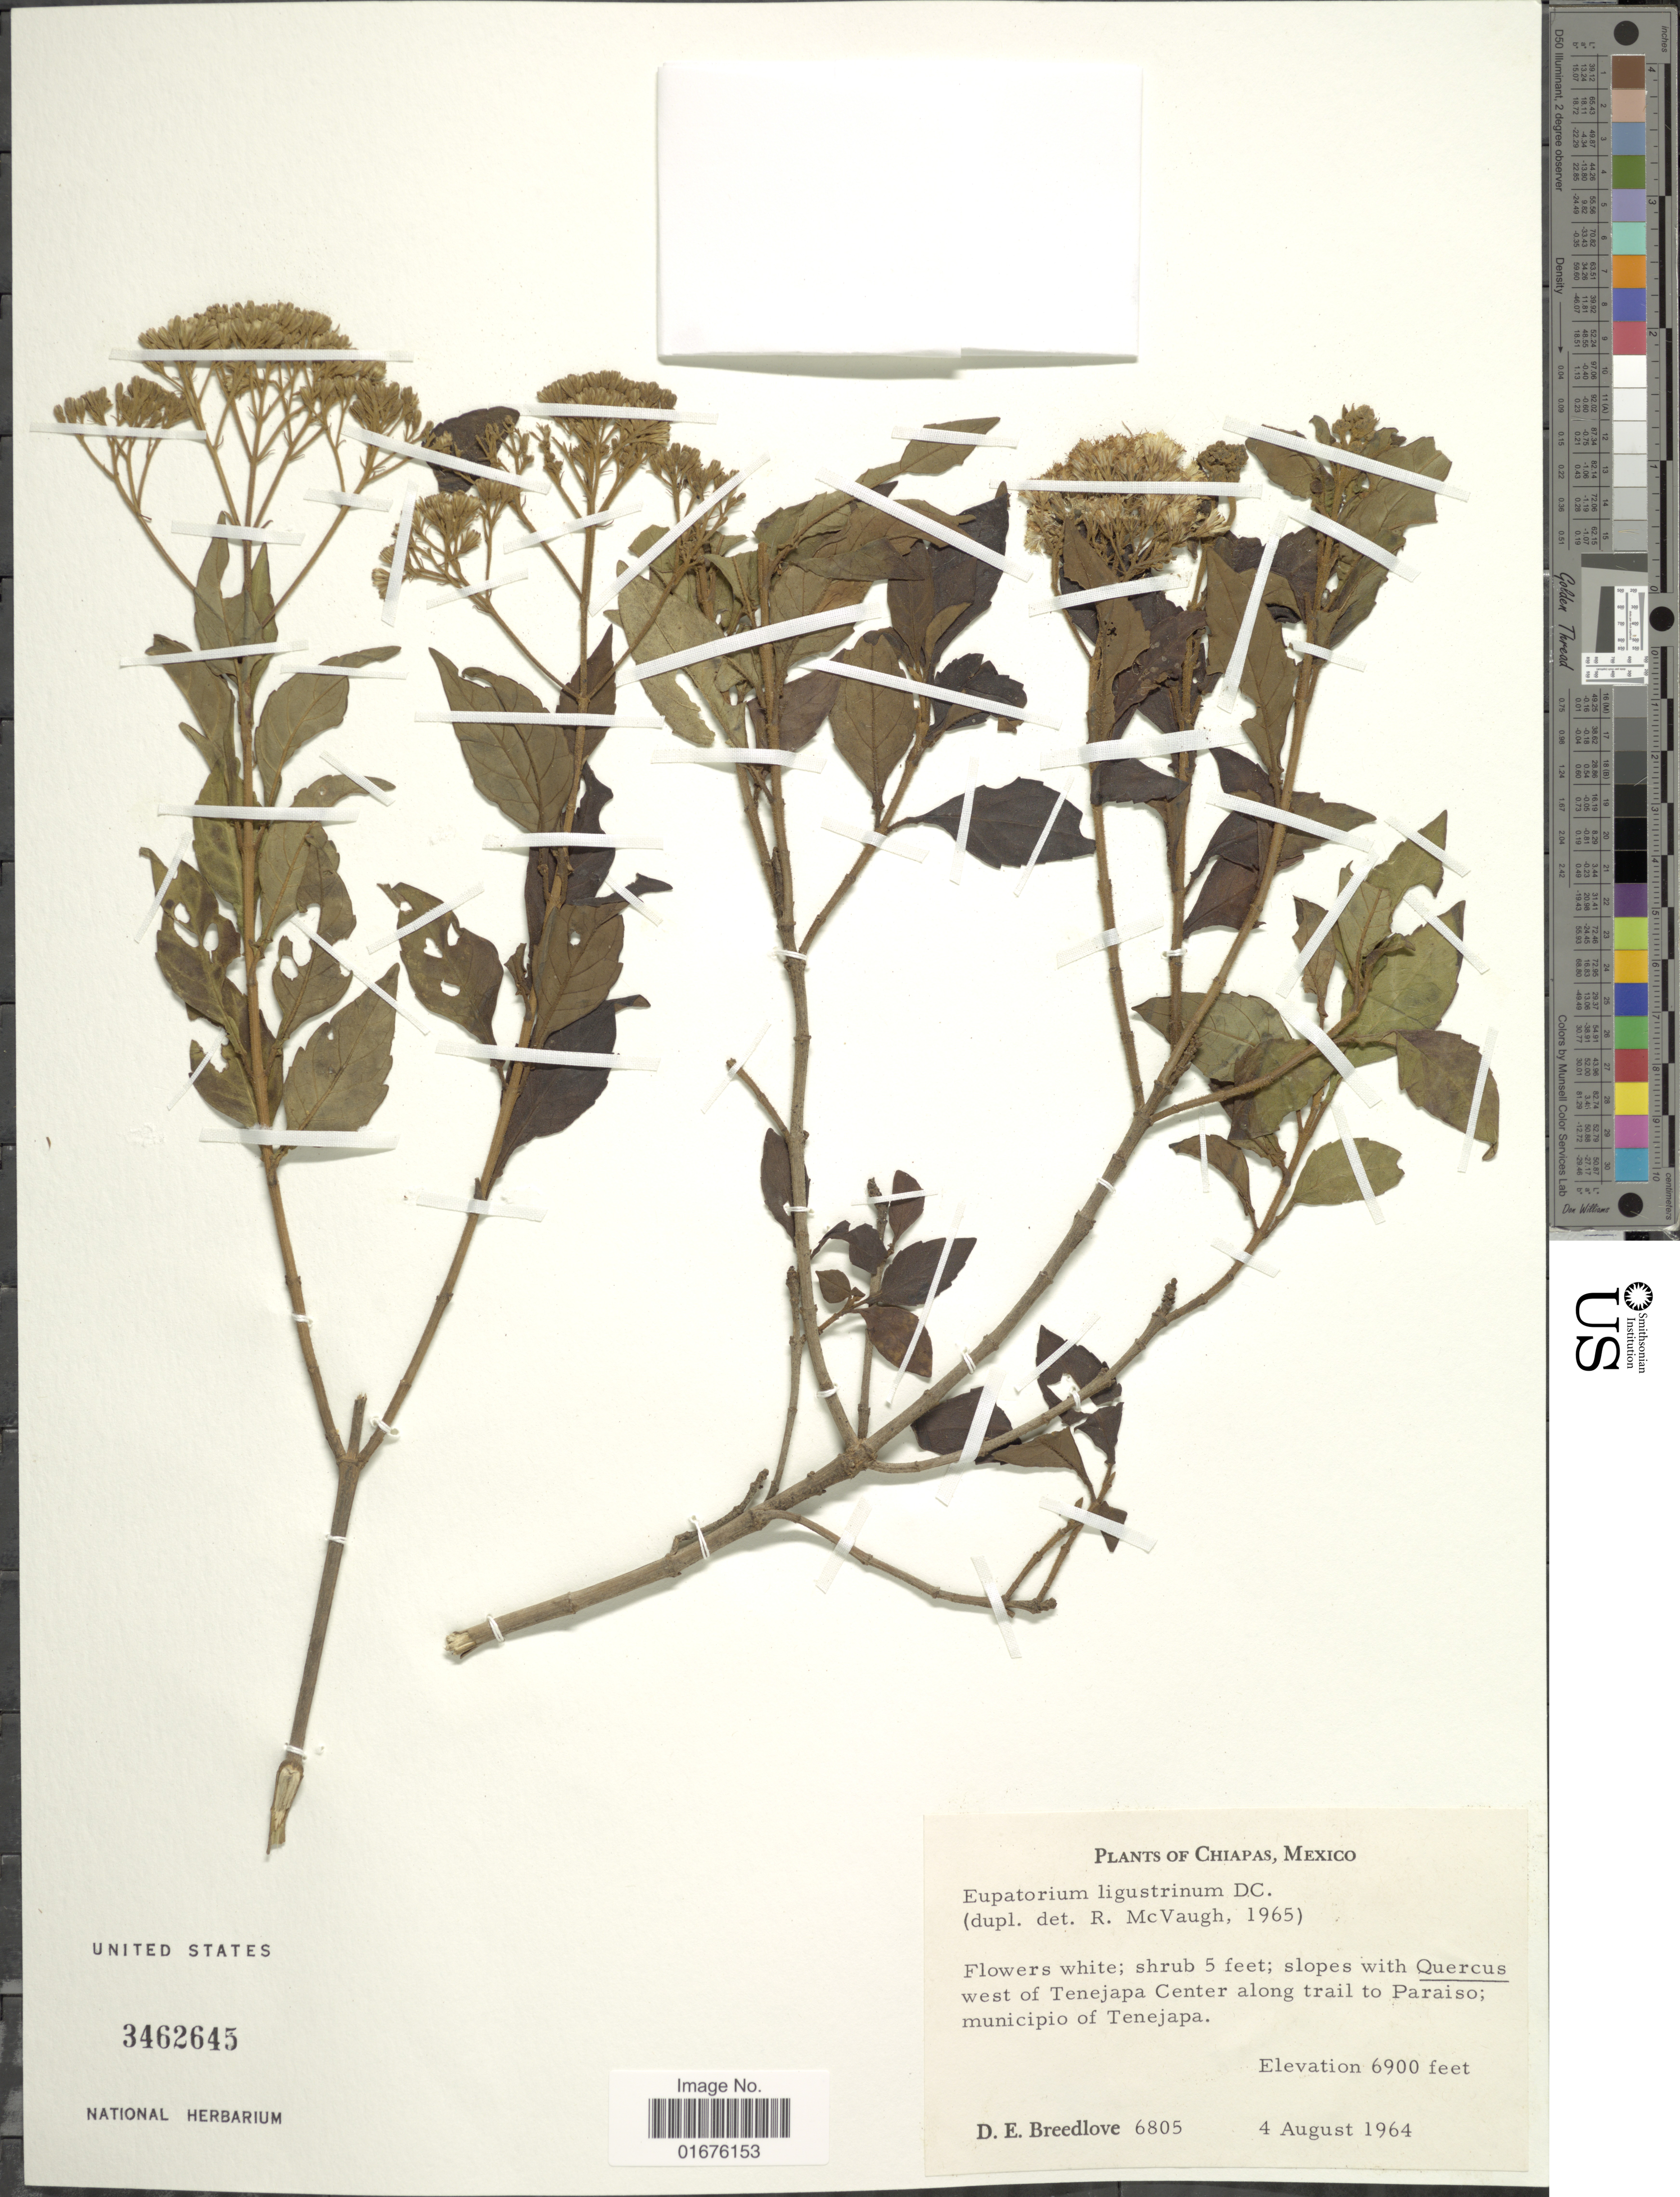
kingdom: Plantae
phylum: Tracheophyta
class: Magnoliopsida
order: Asterales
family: Asteraceae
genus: Ageratina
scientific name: Ageratina ligustrina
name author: (DC.) R.M. King & H. Rob.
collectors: D. E. Breedlove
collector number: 6805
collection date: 1964-08-04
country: Mexico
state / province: Chiapas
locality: Slopes with Quercuz west of Tenejapa Center along trail to Paraiso; municipio of Tenejapa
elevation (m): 2103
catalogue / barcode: US 3462645